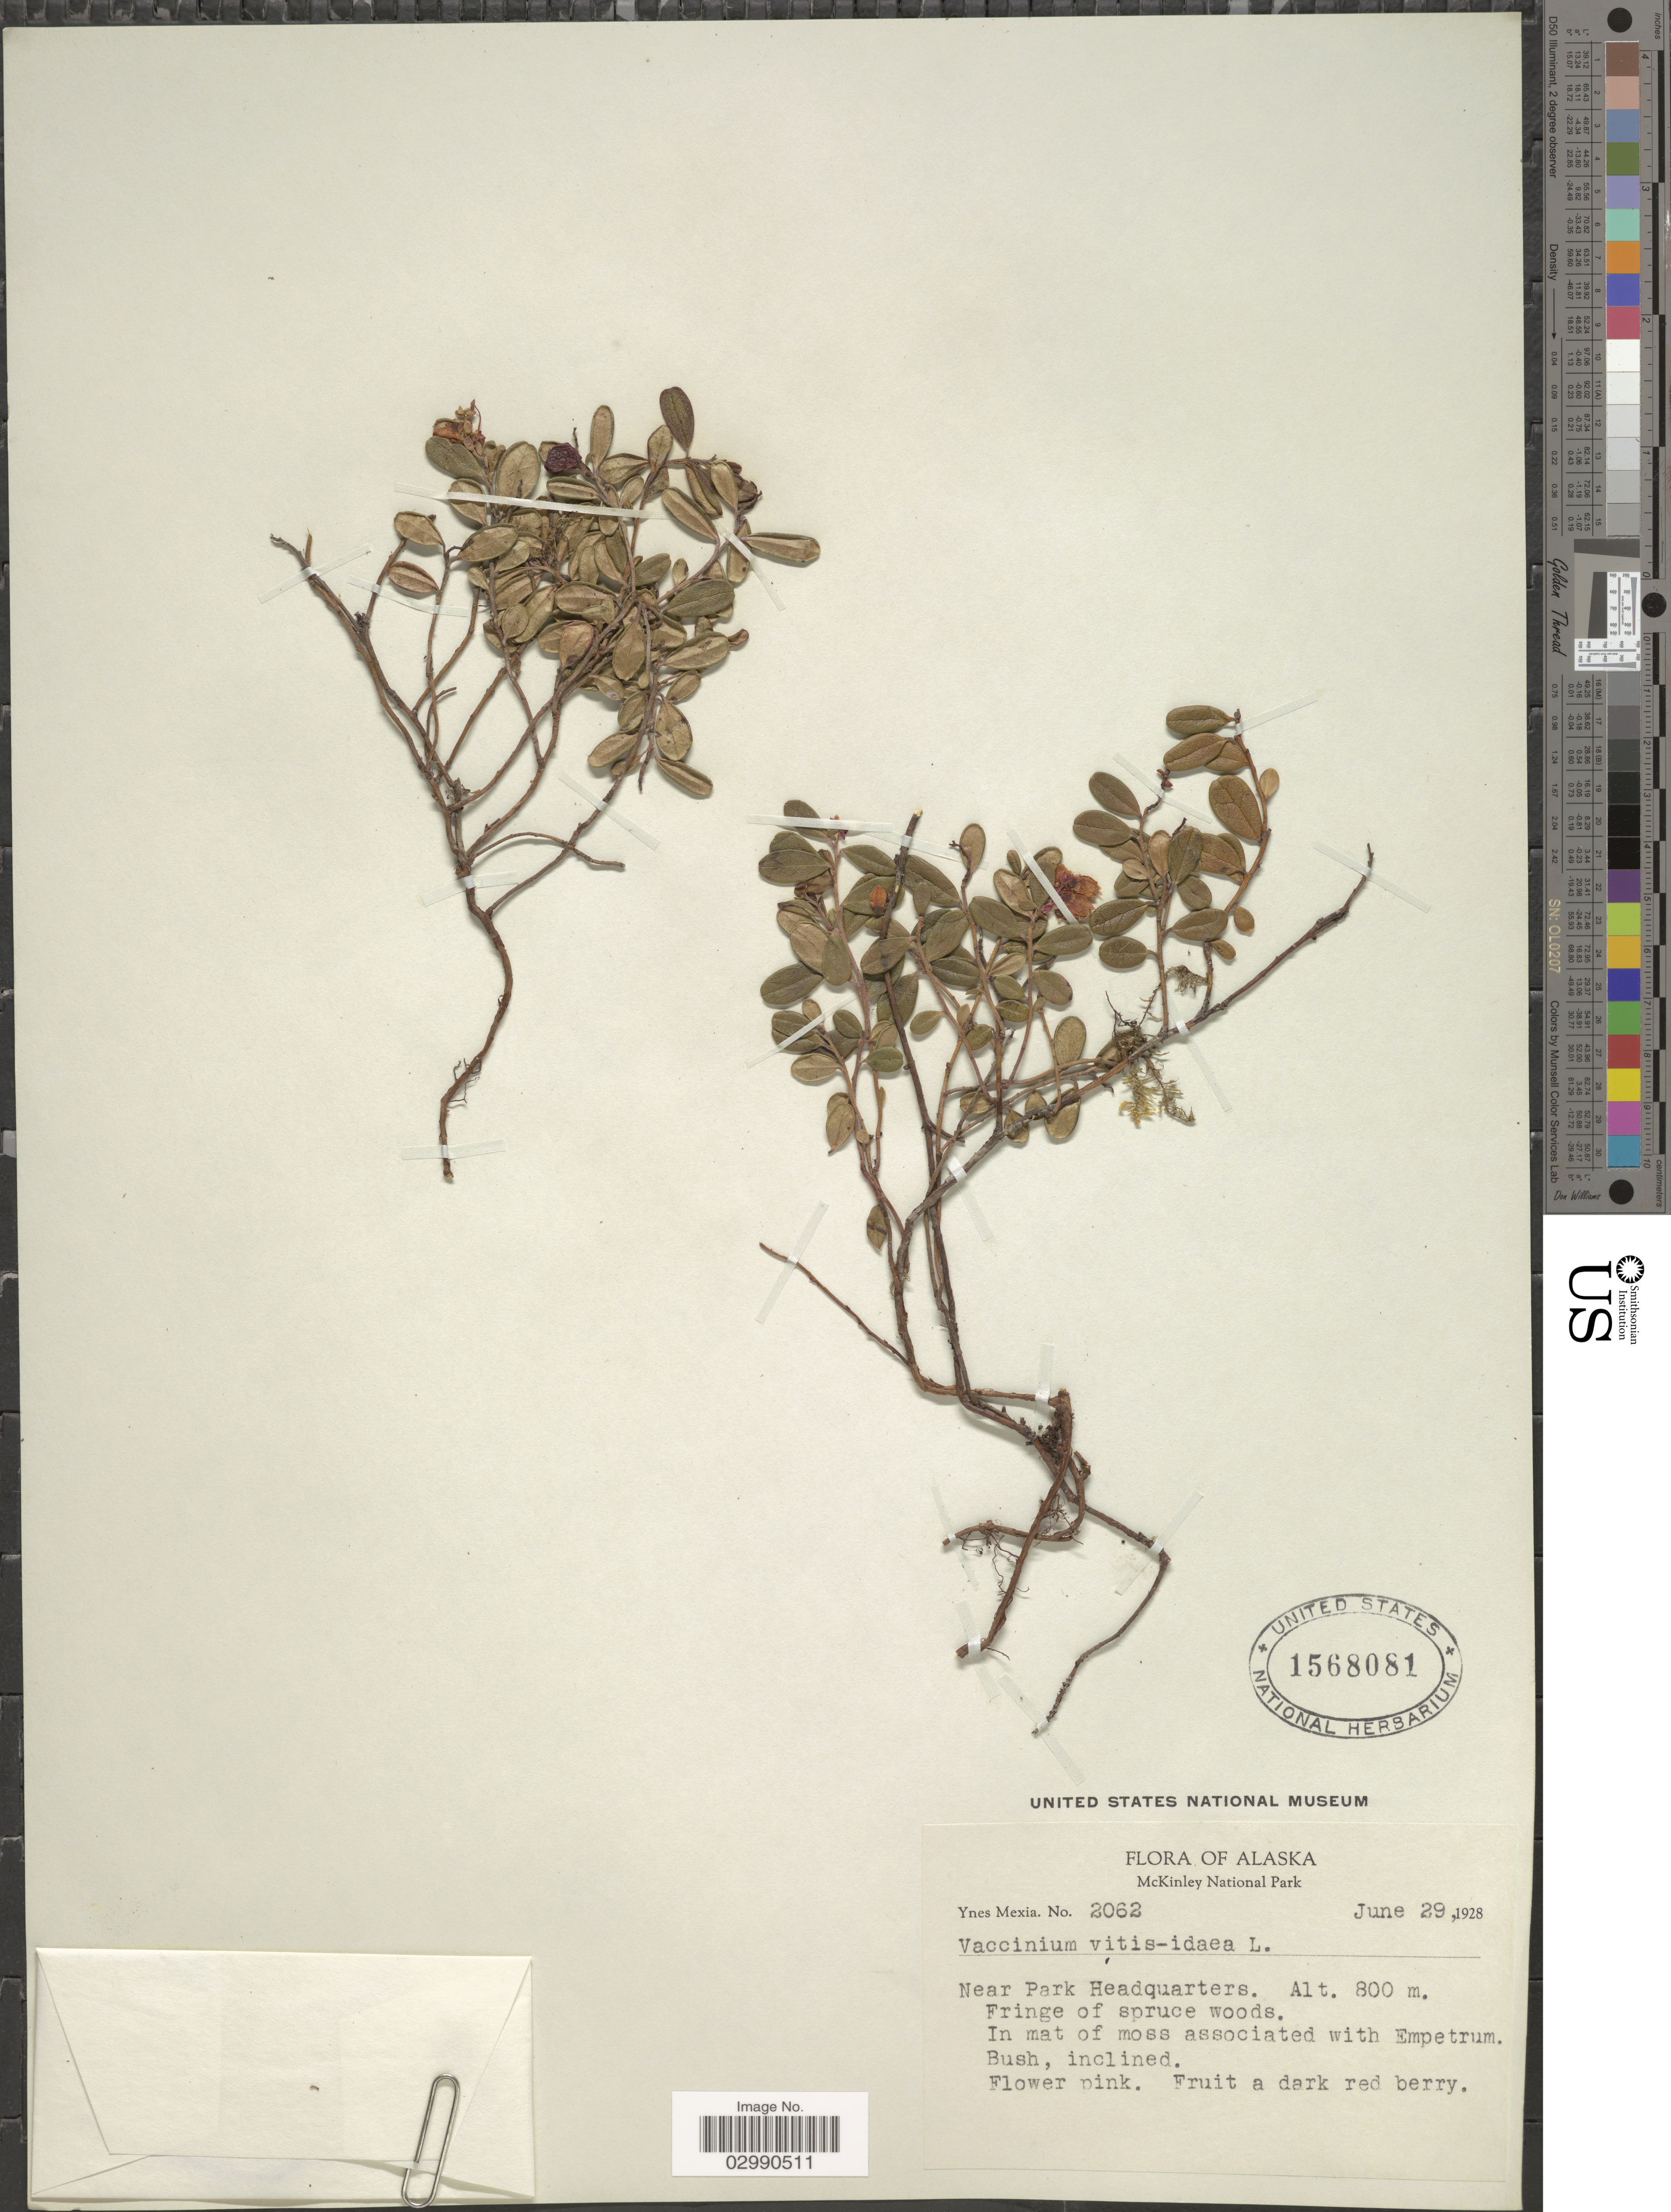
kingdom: Plantae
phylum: Tracheophyta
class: Magnoliopsida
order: Ericales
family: Ericaceae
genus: Vaccinium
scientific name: Vaccinium vitis-idaea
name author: L.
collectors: Y. Mexia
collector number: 2062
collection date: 1928-06-29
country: United States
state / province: Alaska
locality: McKinley National Park. Near Park Headquarters.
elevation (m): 800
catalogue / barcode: US 1568081